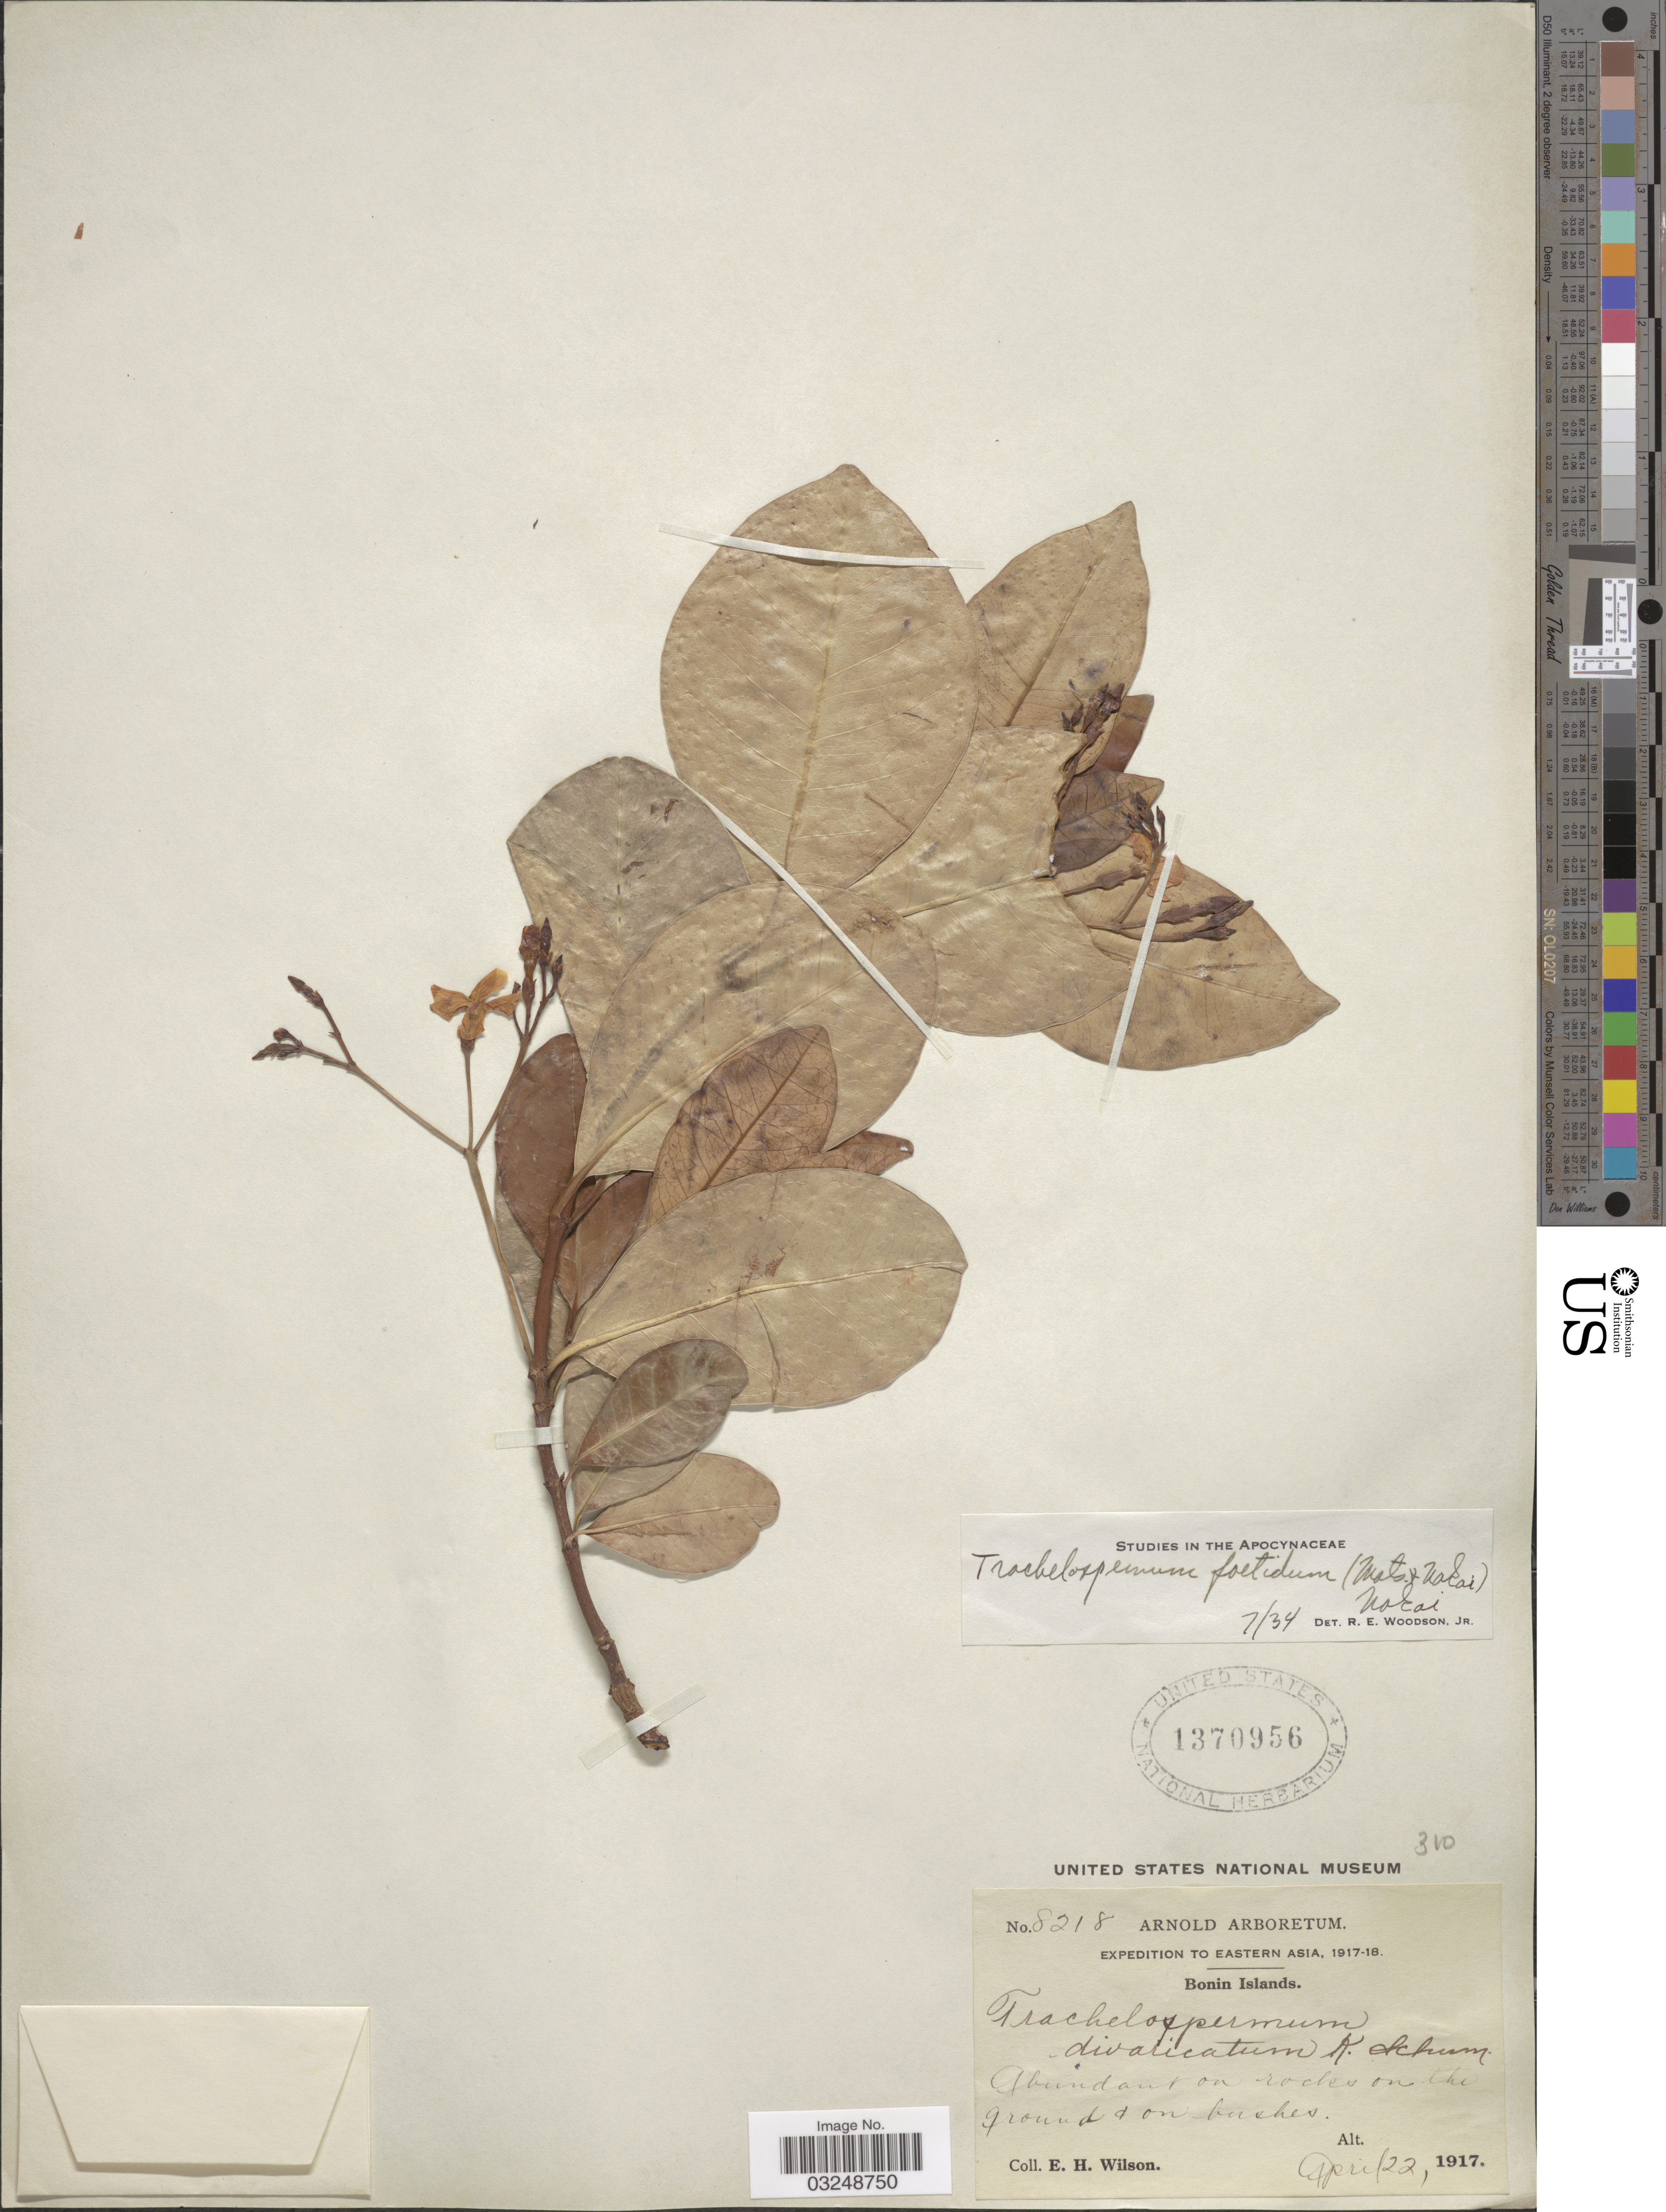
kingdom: Plantae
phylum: Tracheophyta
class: Magnoliopsida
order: Gentianales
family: Apocynaceae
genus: Trachelospermum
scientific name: Trachelospermum foetidum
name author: (Matsum. & Nakai) Nakai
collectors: E. Wilson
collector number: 8218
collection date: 1917-04-22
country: Japan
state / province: Tokyo, Federal City of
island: Bonin Islands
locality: Eastern Asia, Bonin Islands.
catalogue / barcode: US 1370956